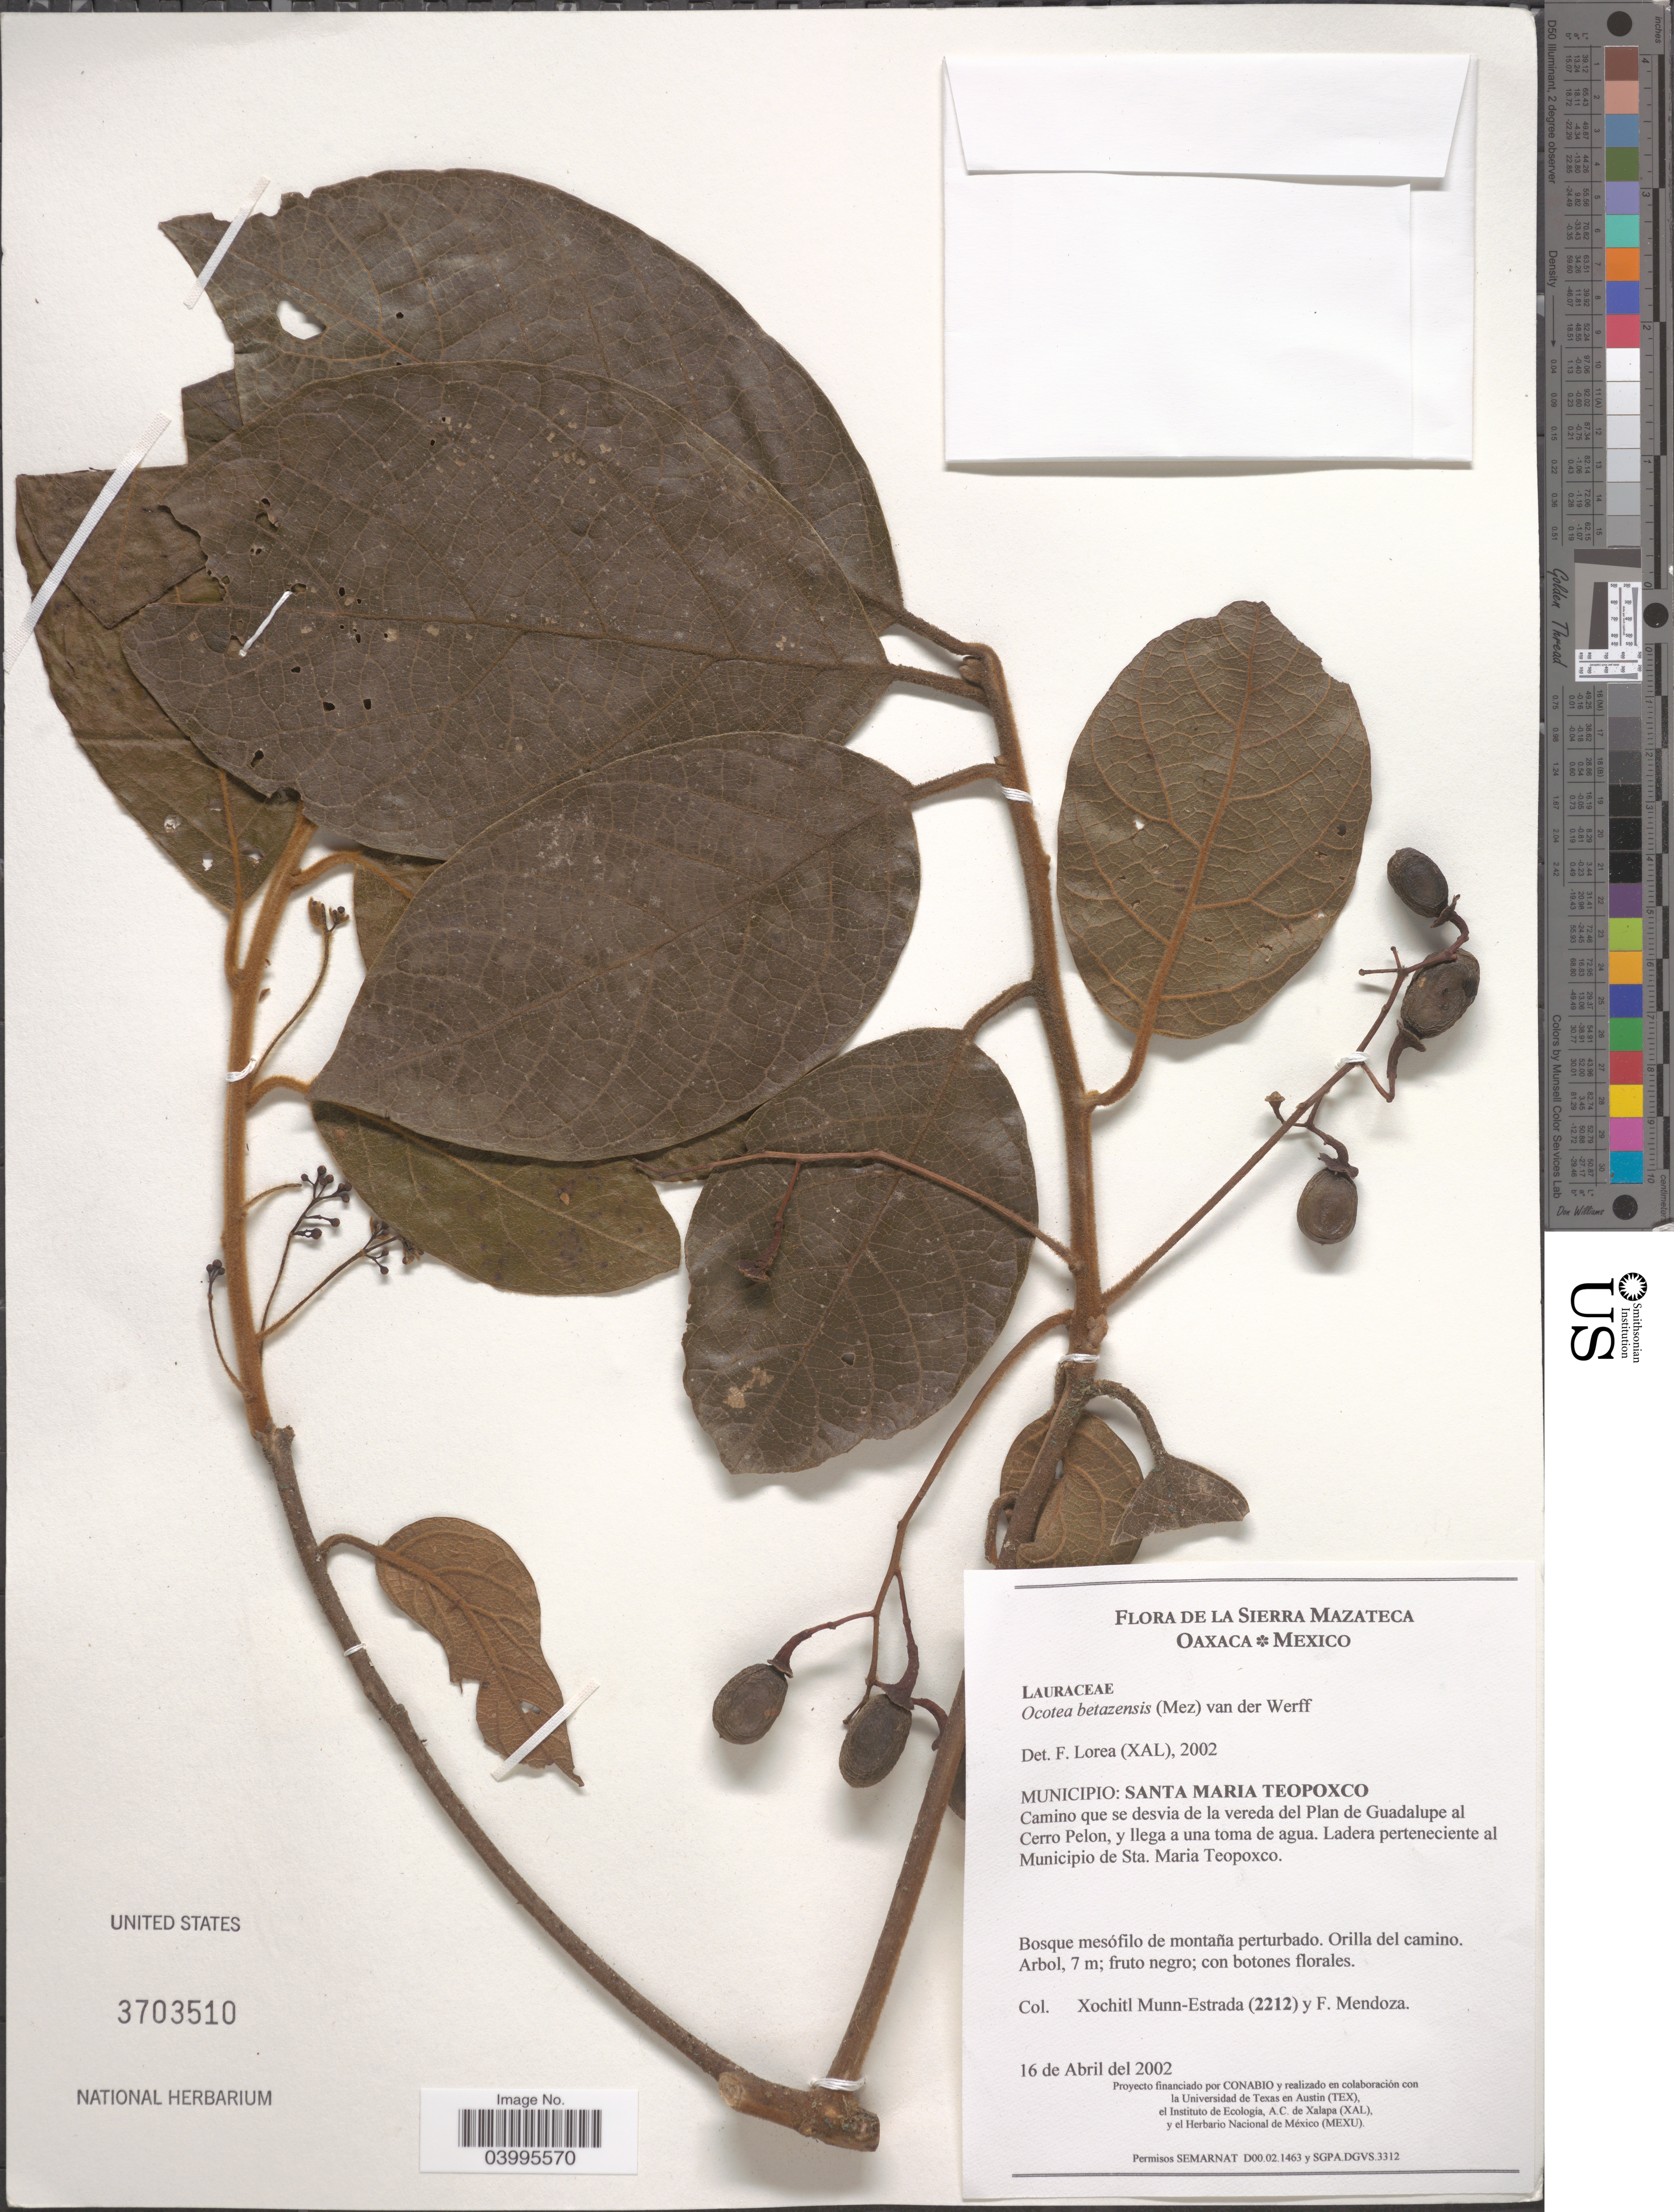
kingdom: Plantae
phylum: Tracheophyta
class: Magnoliopsida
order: Laurales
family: Lauraceae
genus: Ocotea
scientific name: Ocotea betazensis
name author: (Mez) van der Werff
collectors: X. Munn-Estrada & F. Mendoza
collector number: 2212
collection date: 2002-04-16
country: Mexico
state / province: Oaxaca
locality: Sierra Mazateca. Municipio: Santa Maria Teopoxco. Camino que se desvia de la vereda del Plan de Guadalupe al Cerro Pelon, y llega a una toma de agua. Ladera perteneciente al Municipio de Sta. Maria Teopoxco.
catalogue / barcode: US 3703510